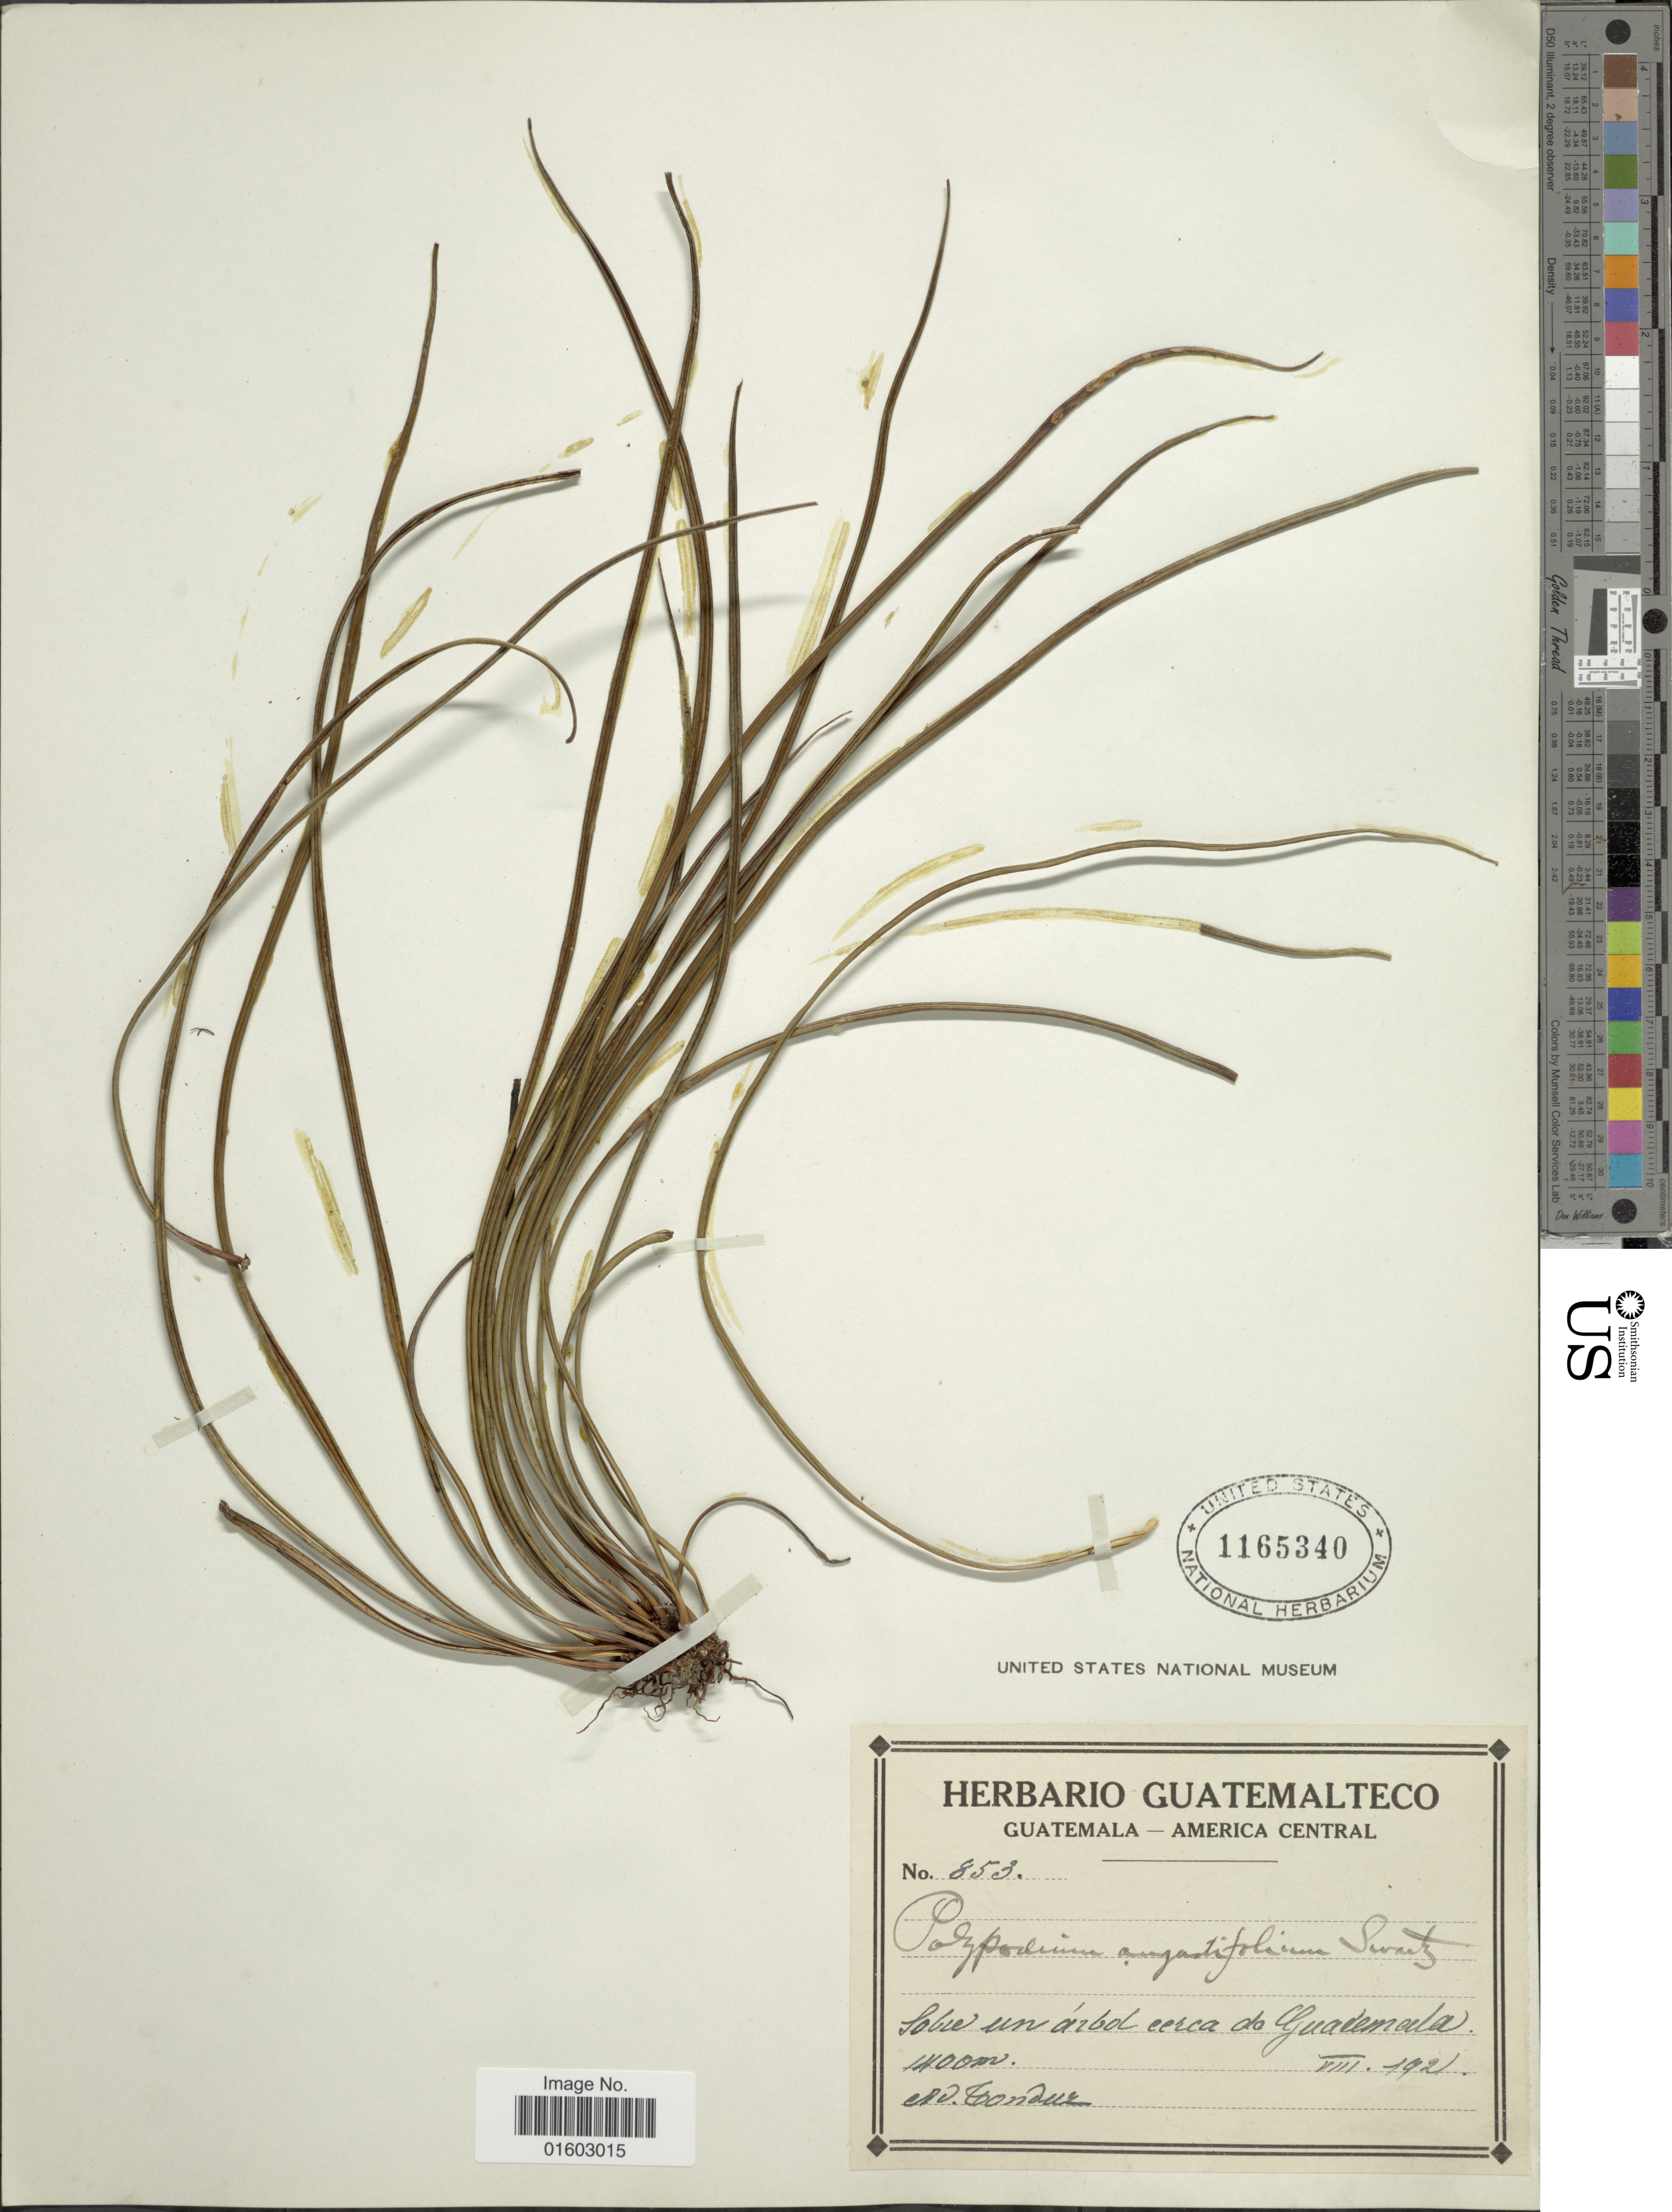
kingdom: Plantae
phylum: Tracheophyta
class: Polypodiopsida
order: Polypodiales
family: Polypodiaceae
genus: Campyloneurum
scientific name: Campyloneurum ensifolium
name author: (Willd.) J. Sm.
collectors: A. Tonduz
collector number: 853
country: Guatemala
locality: Solve un arbol cerca de Guatemala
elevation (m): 1400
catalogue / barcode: US 1165340